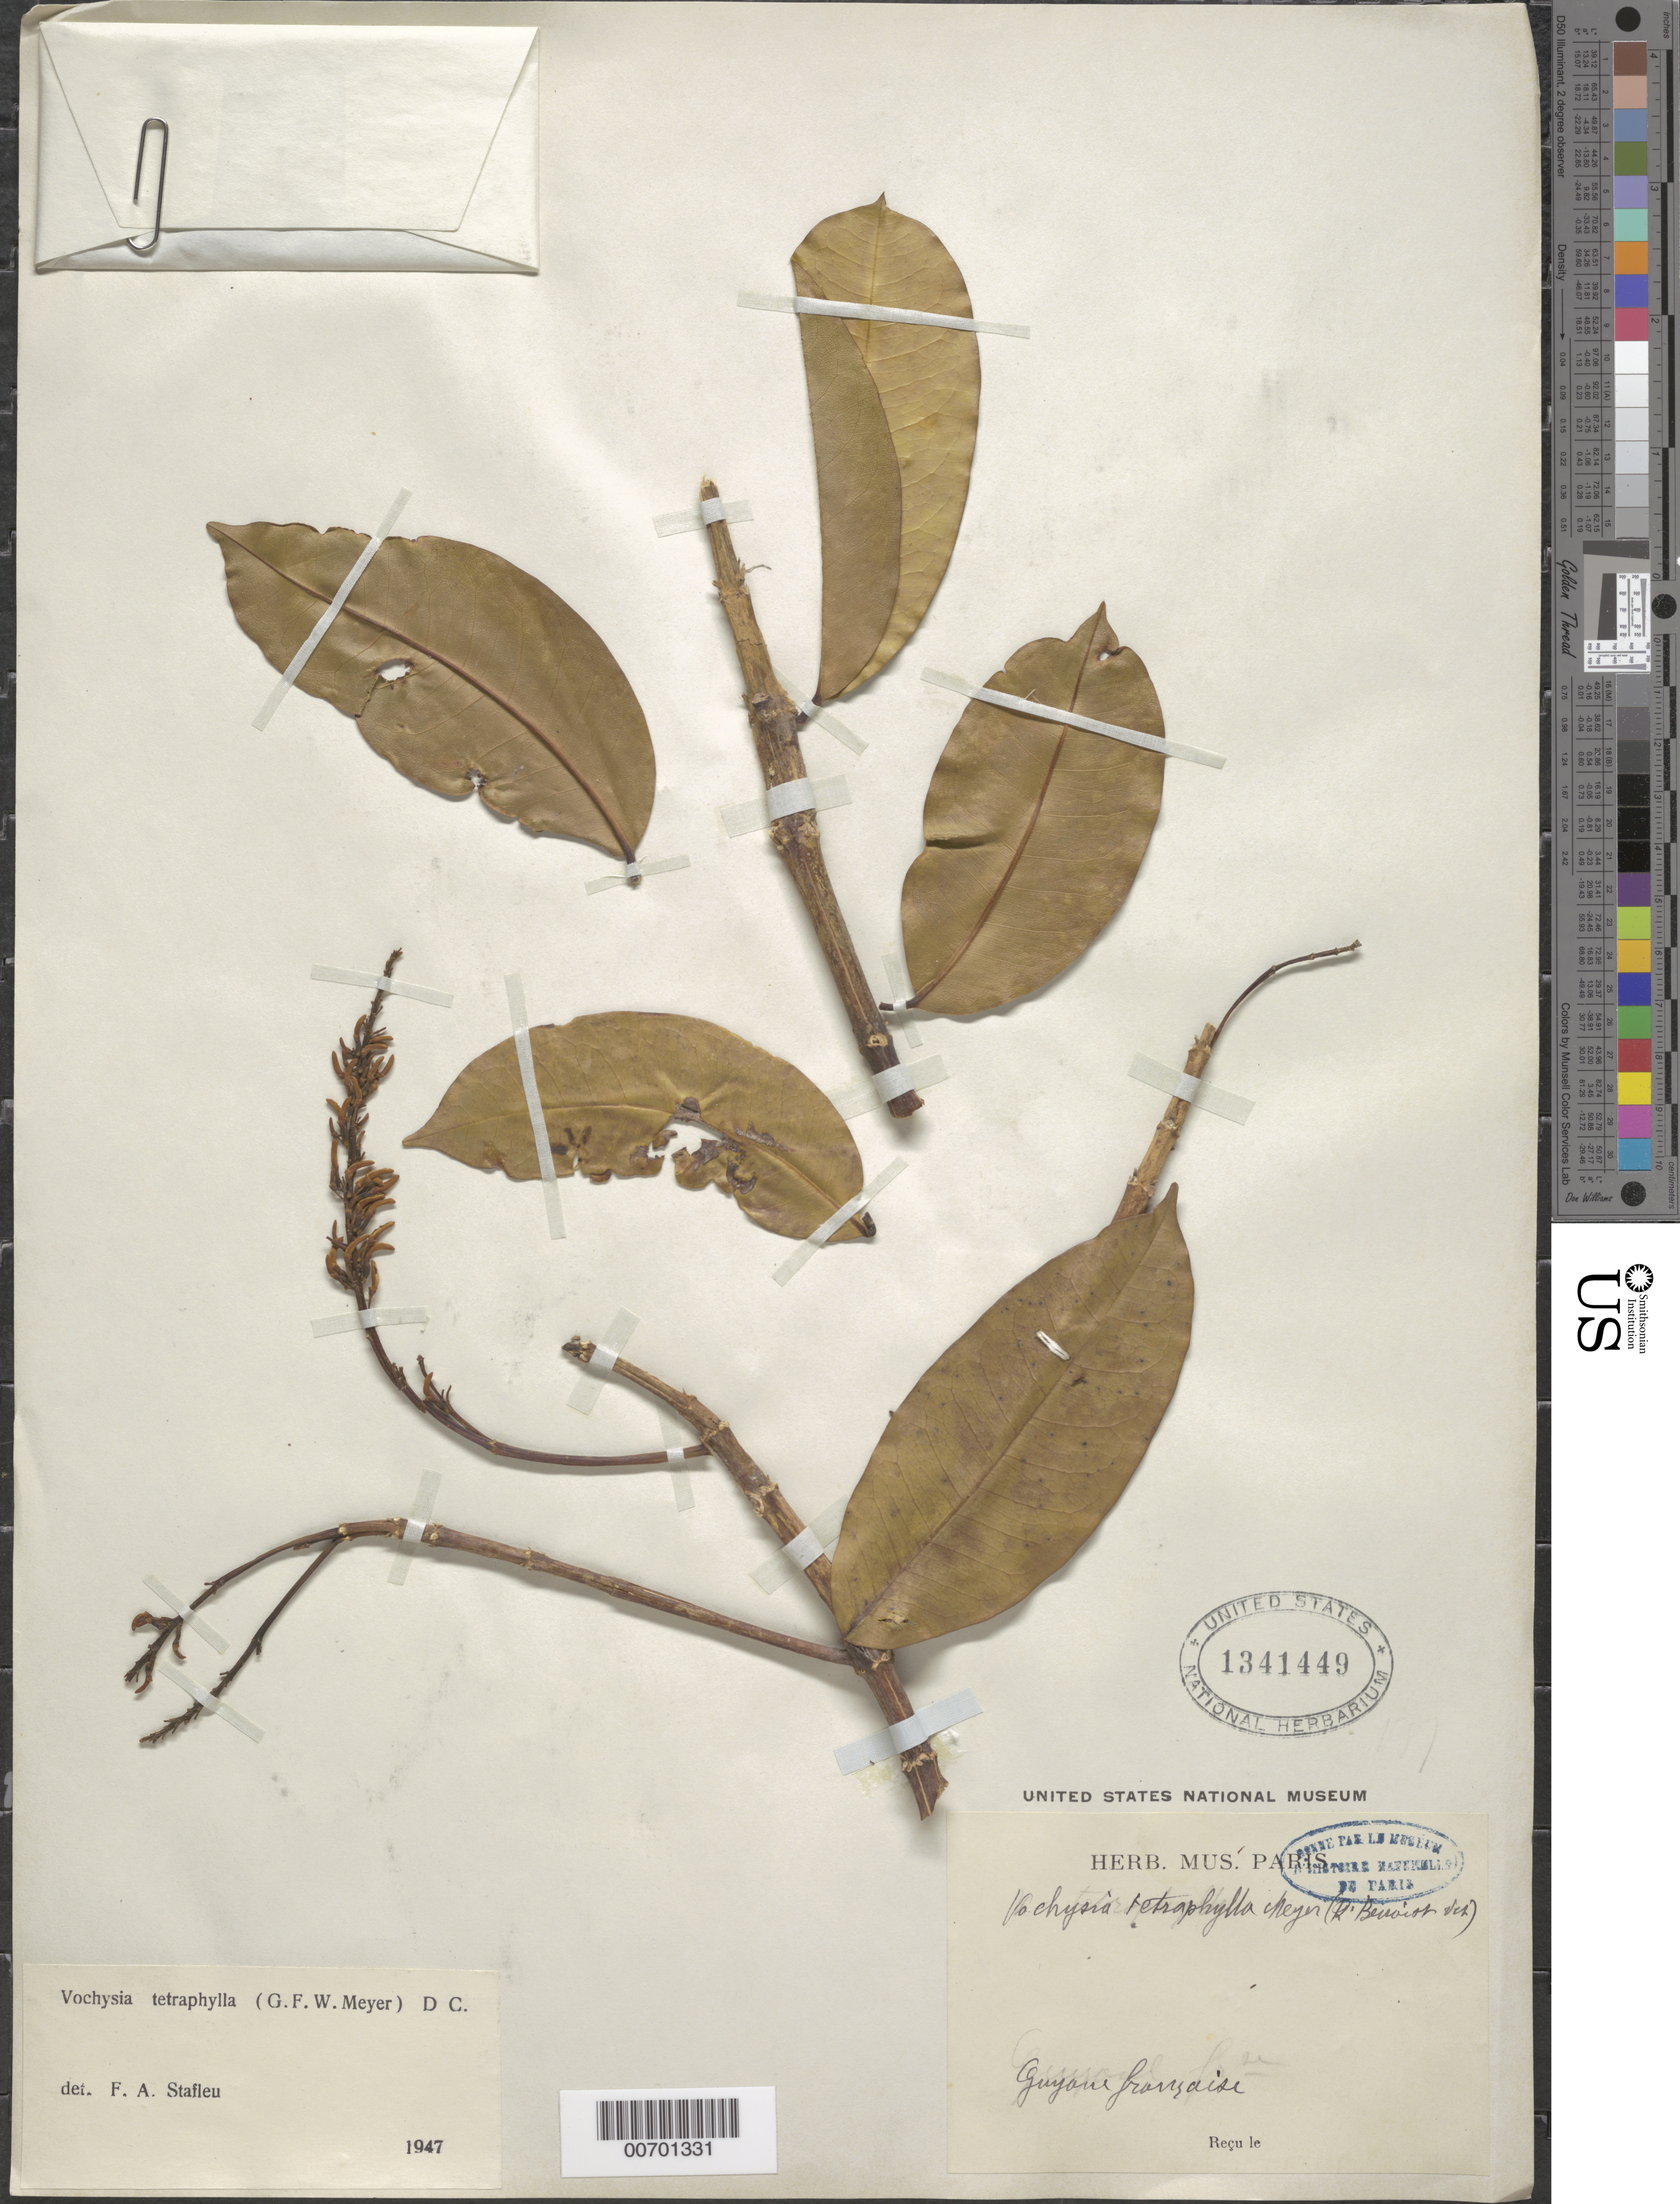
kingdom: Plantae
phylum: Tracheophyta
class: Magnoliopsida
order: Myrtales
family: Vochysiaceae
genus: Vochysia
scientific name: Vochysia tetraphylla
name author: (G. Mey.) DC.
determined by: Stafleu, F. A.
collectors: E. Mélinon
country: French Guiana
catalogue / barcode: US 1341449